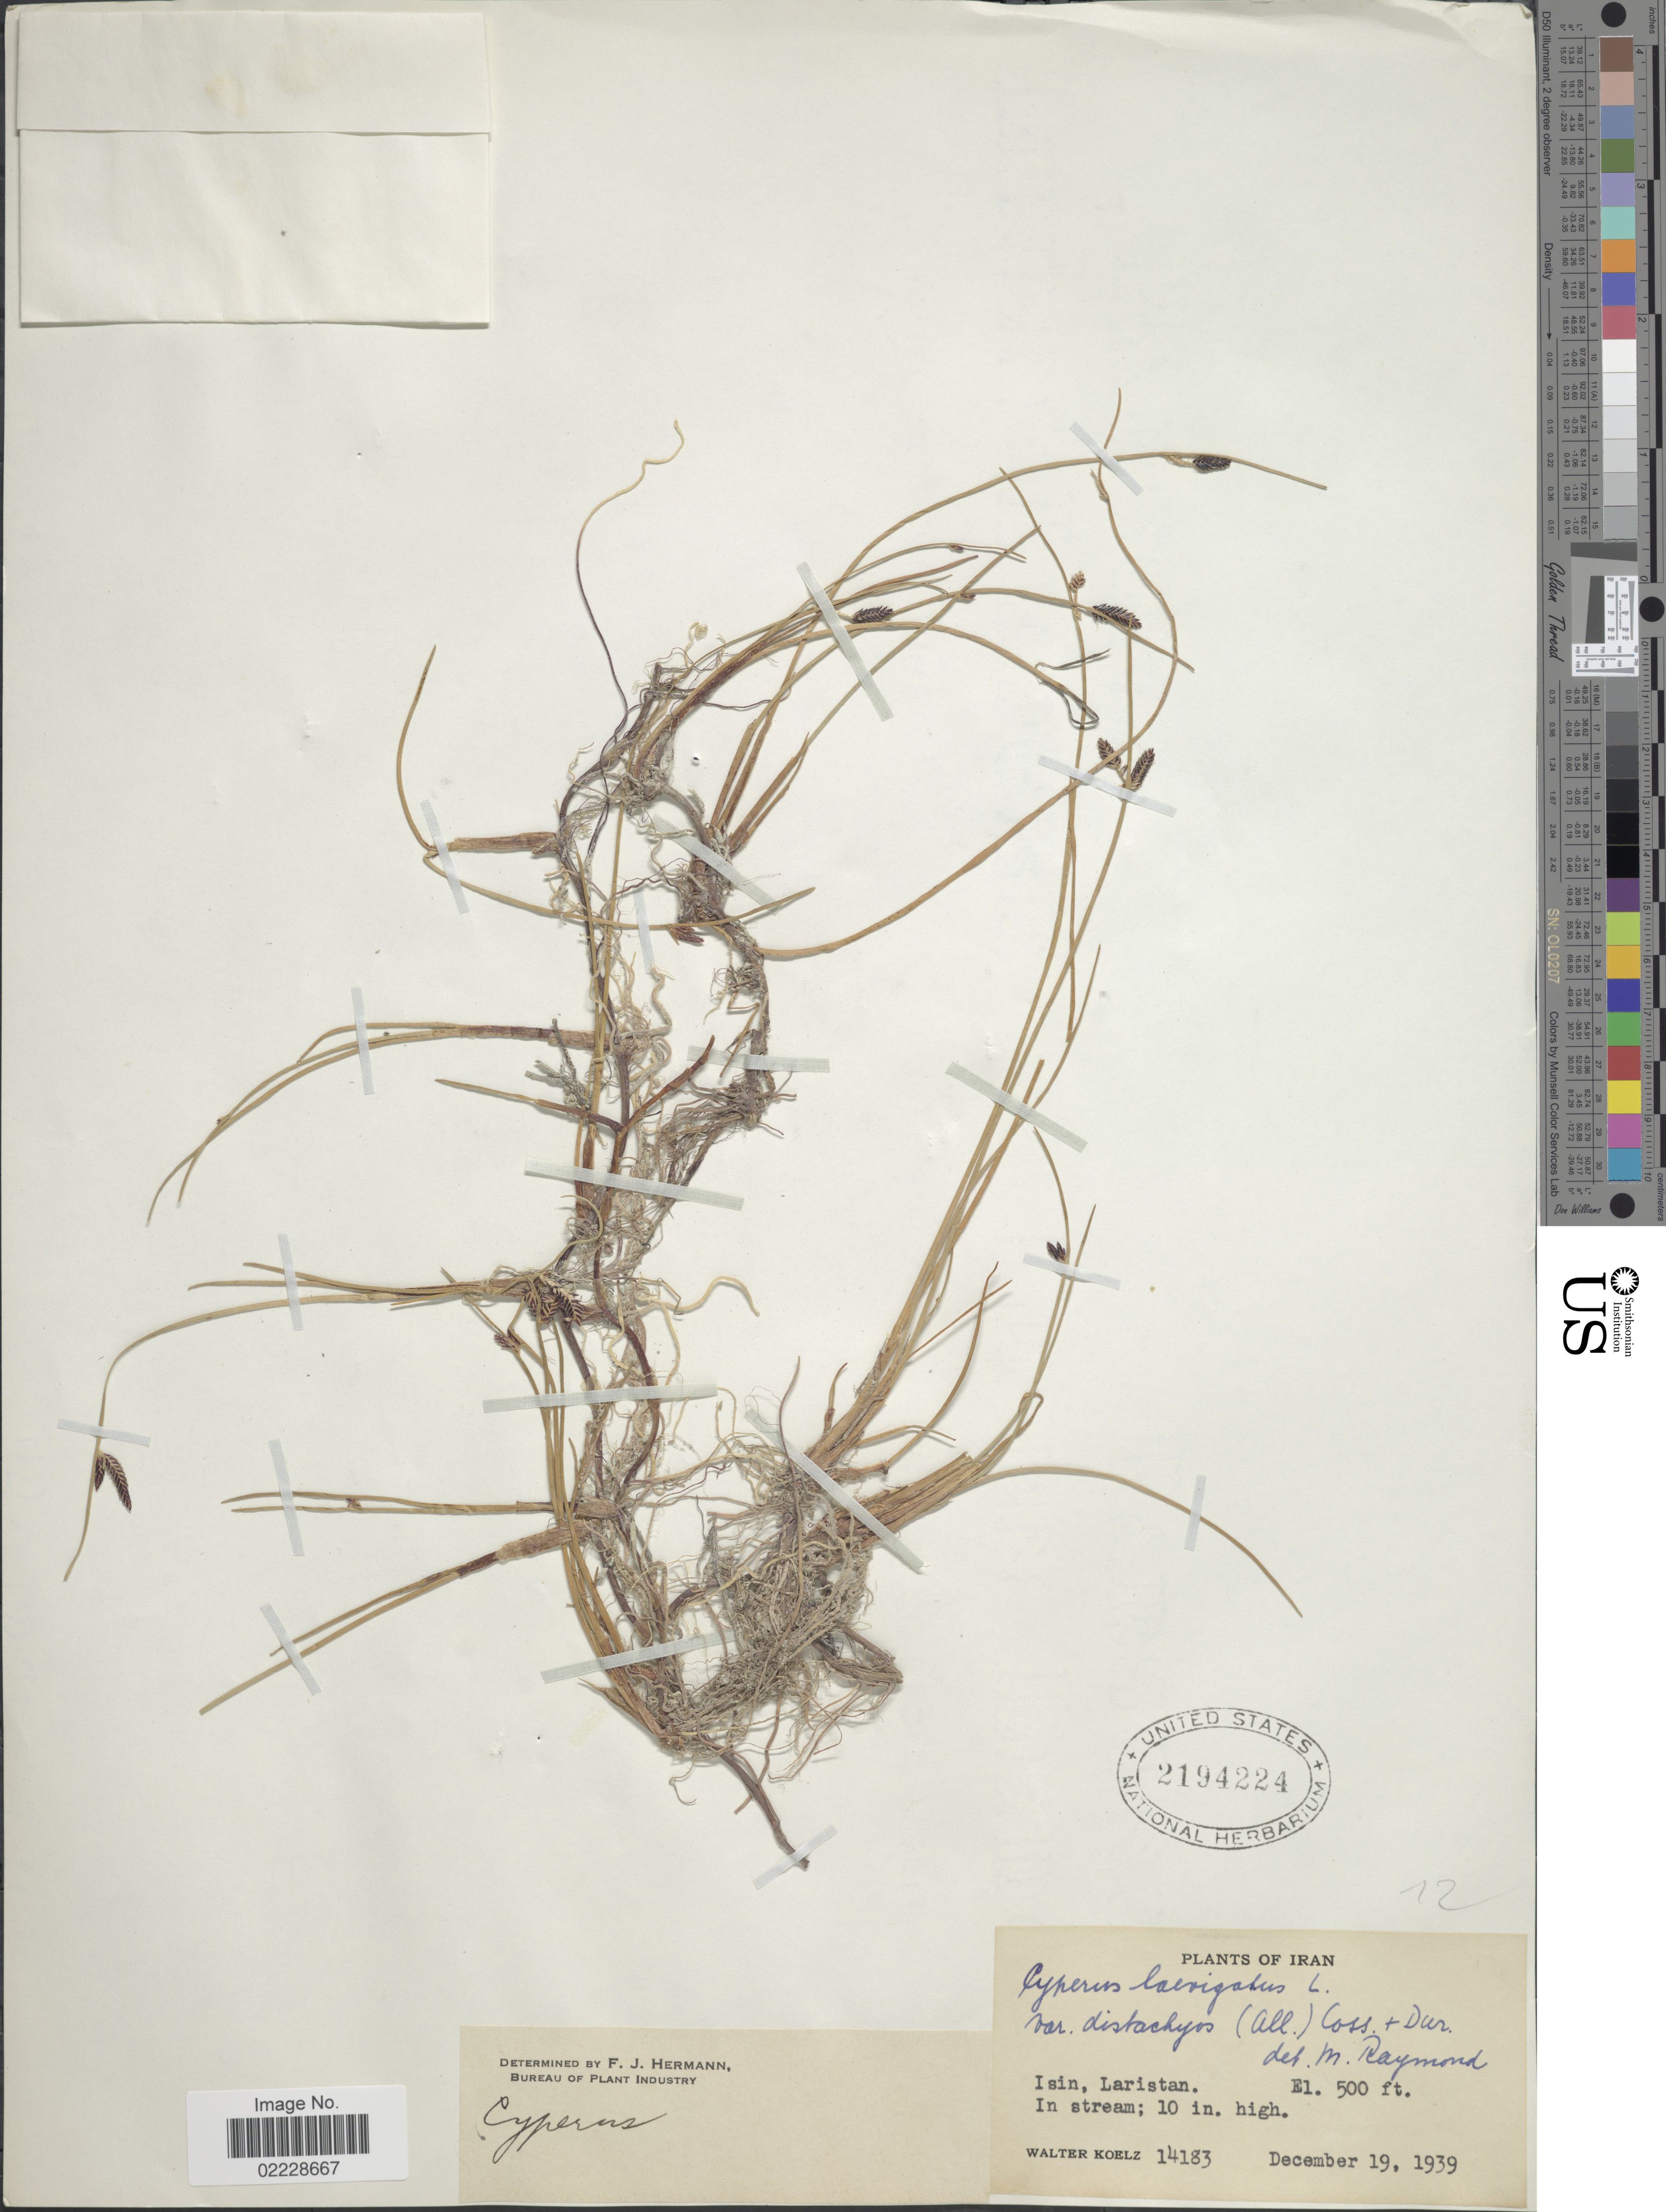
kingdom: Plantae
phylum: Tracheophyta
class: Liliopsida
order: Poales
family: Cyperaceae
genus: Cyperus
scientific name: Cyperus laevigatus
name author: L.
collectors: W. N. Koelz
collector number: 14183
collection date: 1939-12-19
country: Iran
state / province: Hormozgan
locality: Isin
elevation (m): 152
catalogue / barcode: US 2194224